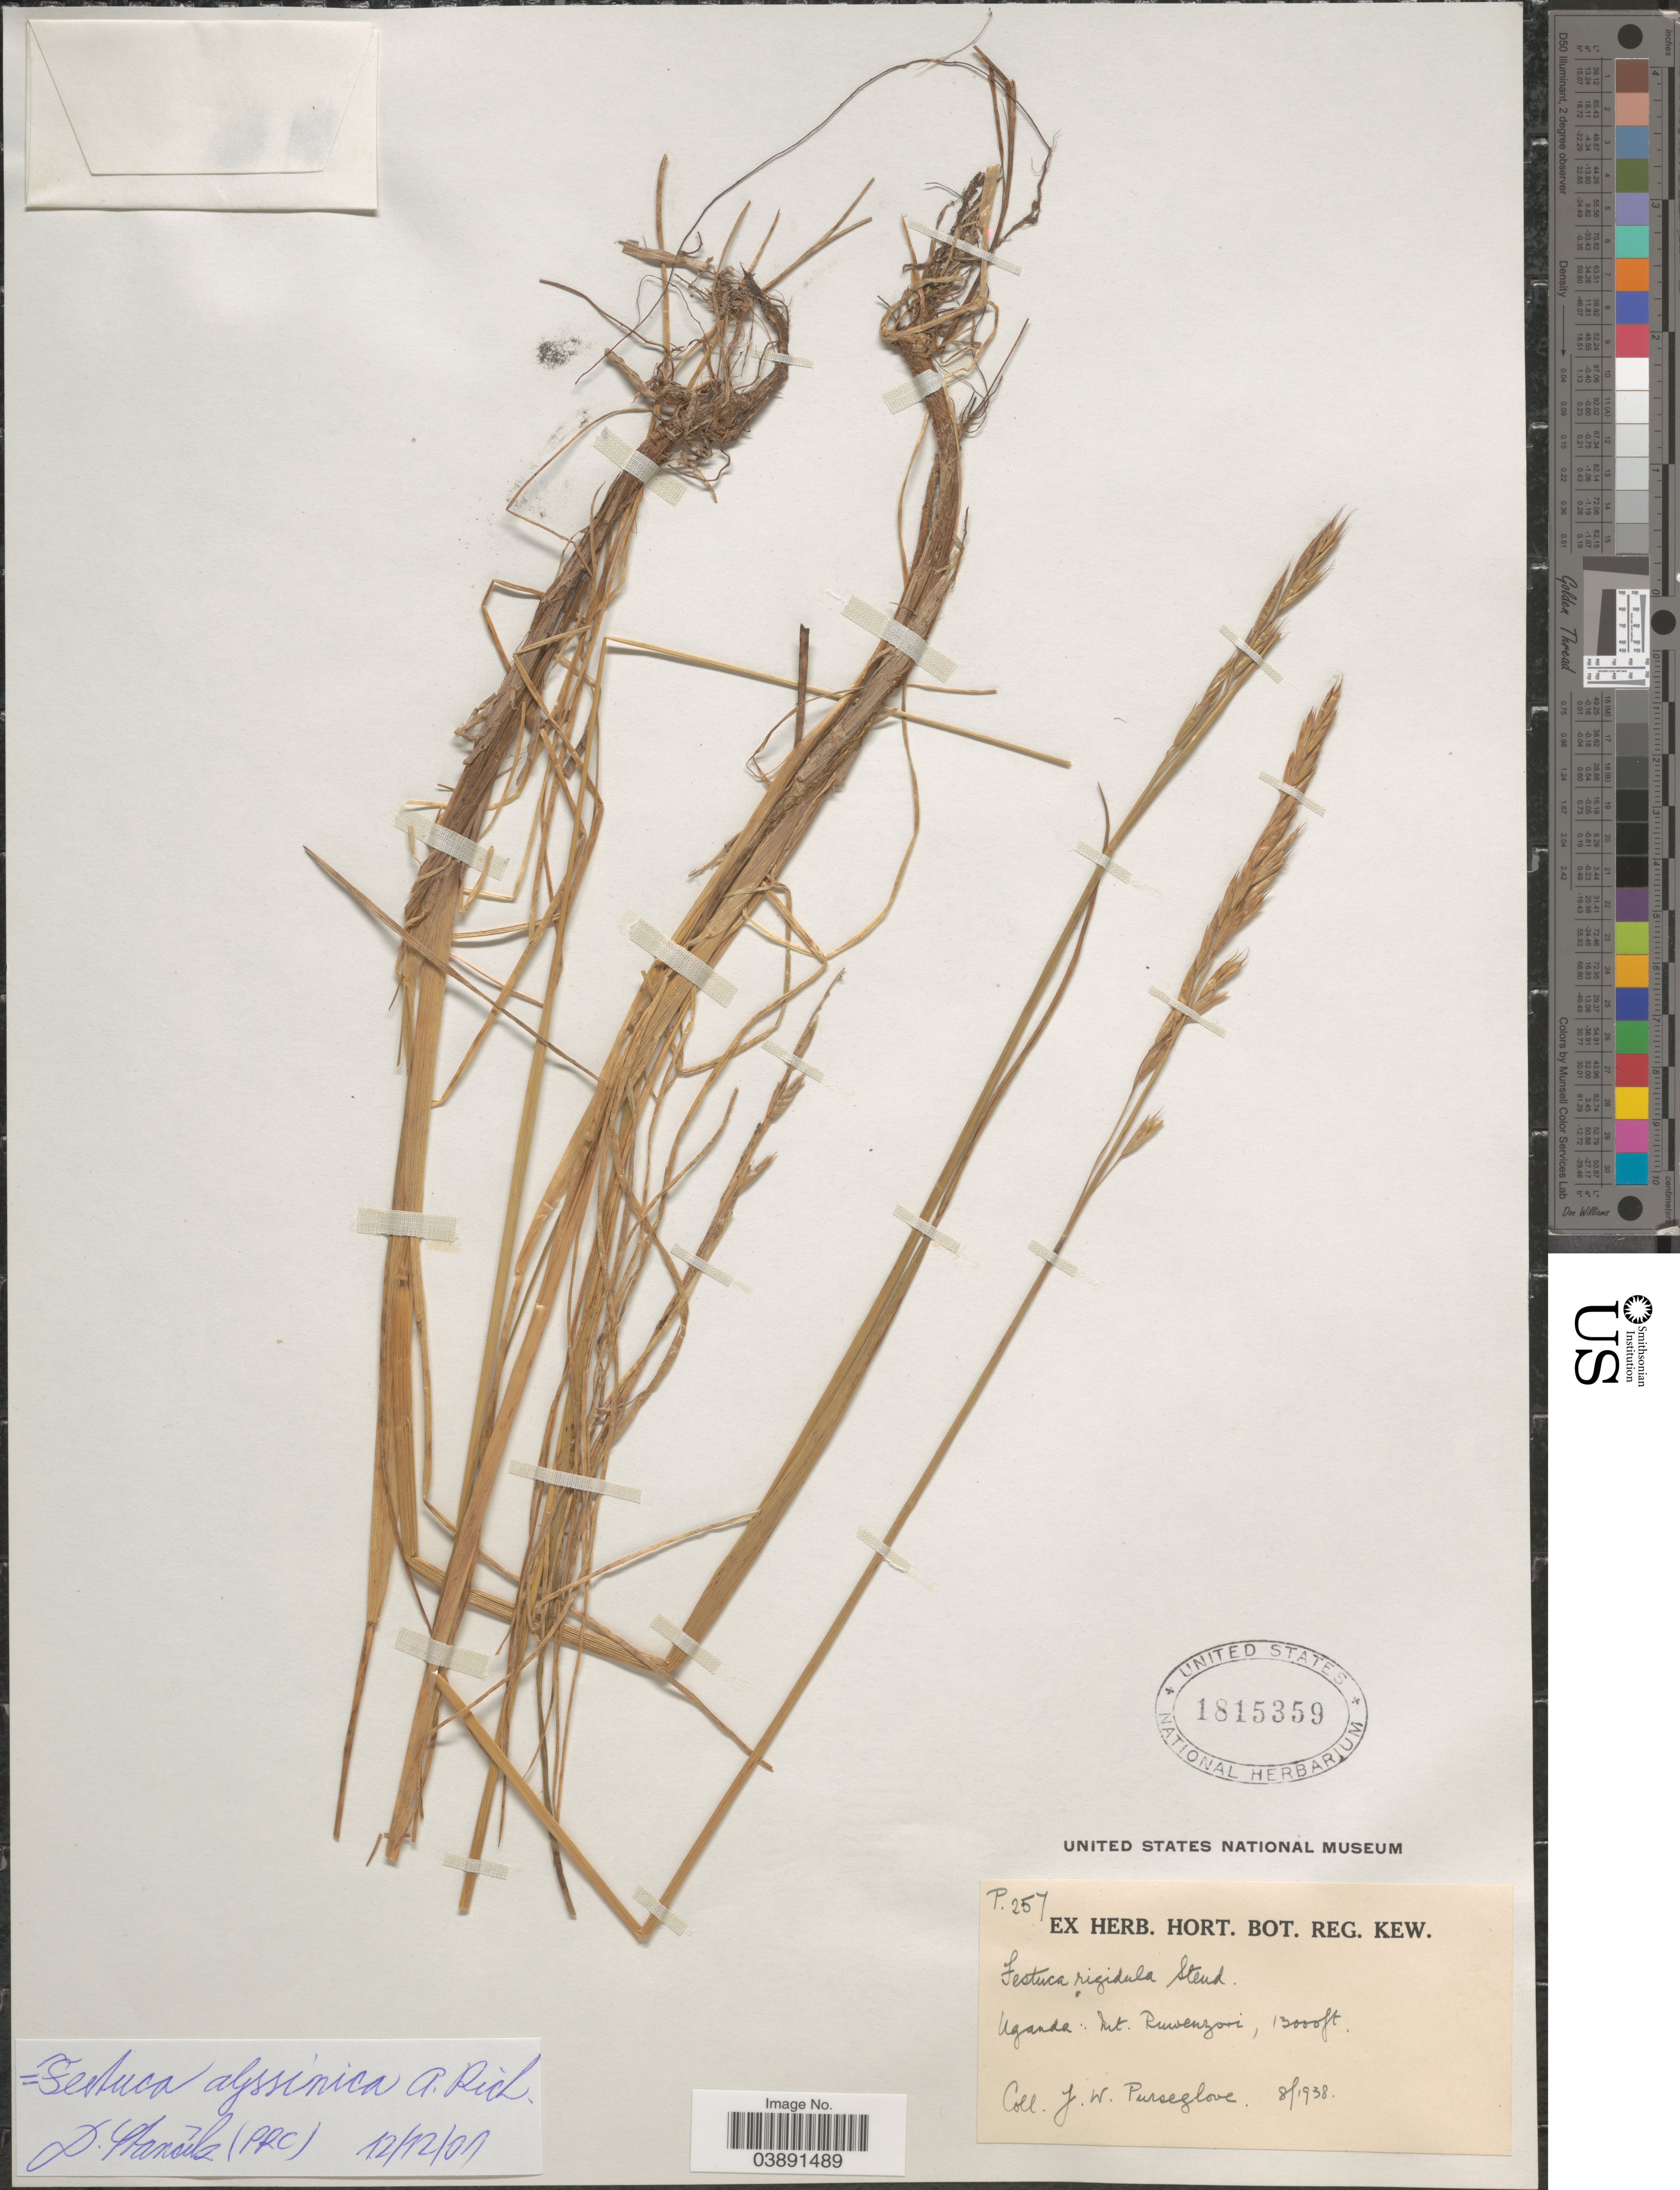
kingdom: Plantae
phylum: Tracheophyta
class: Liliopsida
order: Poales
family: Poaceae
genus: Festuca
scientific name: Festuca abyssinica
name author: Hochst. ex A. Rich.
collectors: J. Purseglove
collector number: P257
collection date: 1938-08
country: Uganda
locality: Mt. Ruwenzori.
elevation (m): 3962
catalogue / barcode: US 1815359